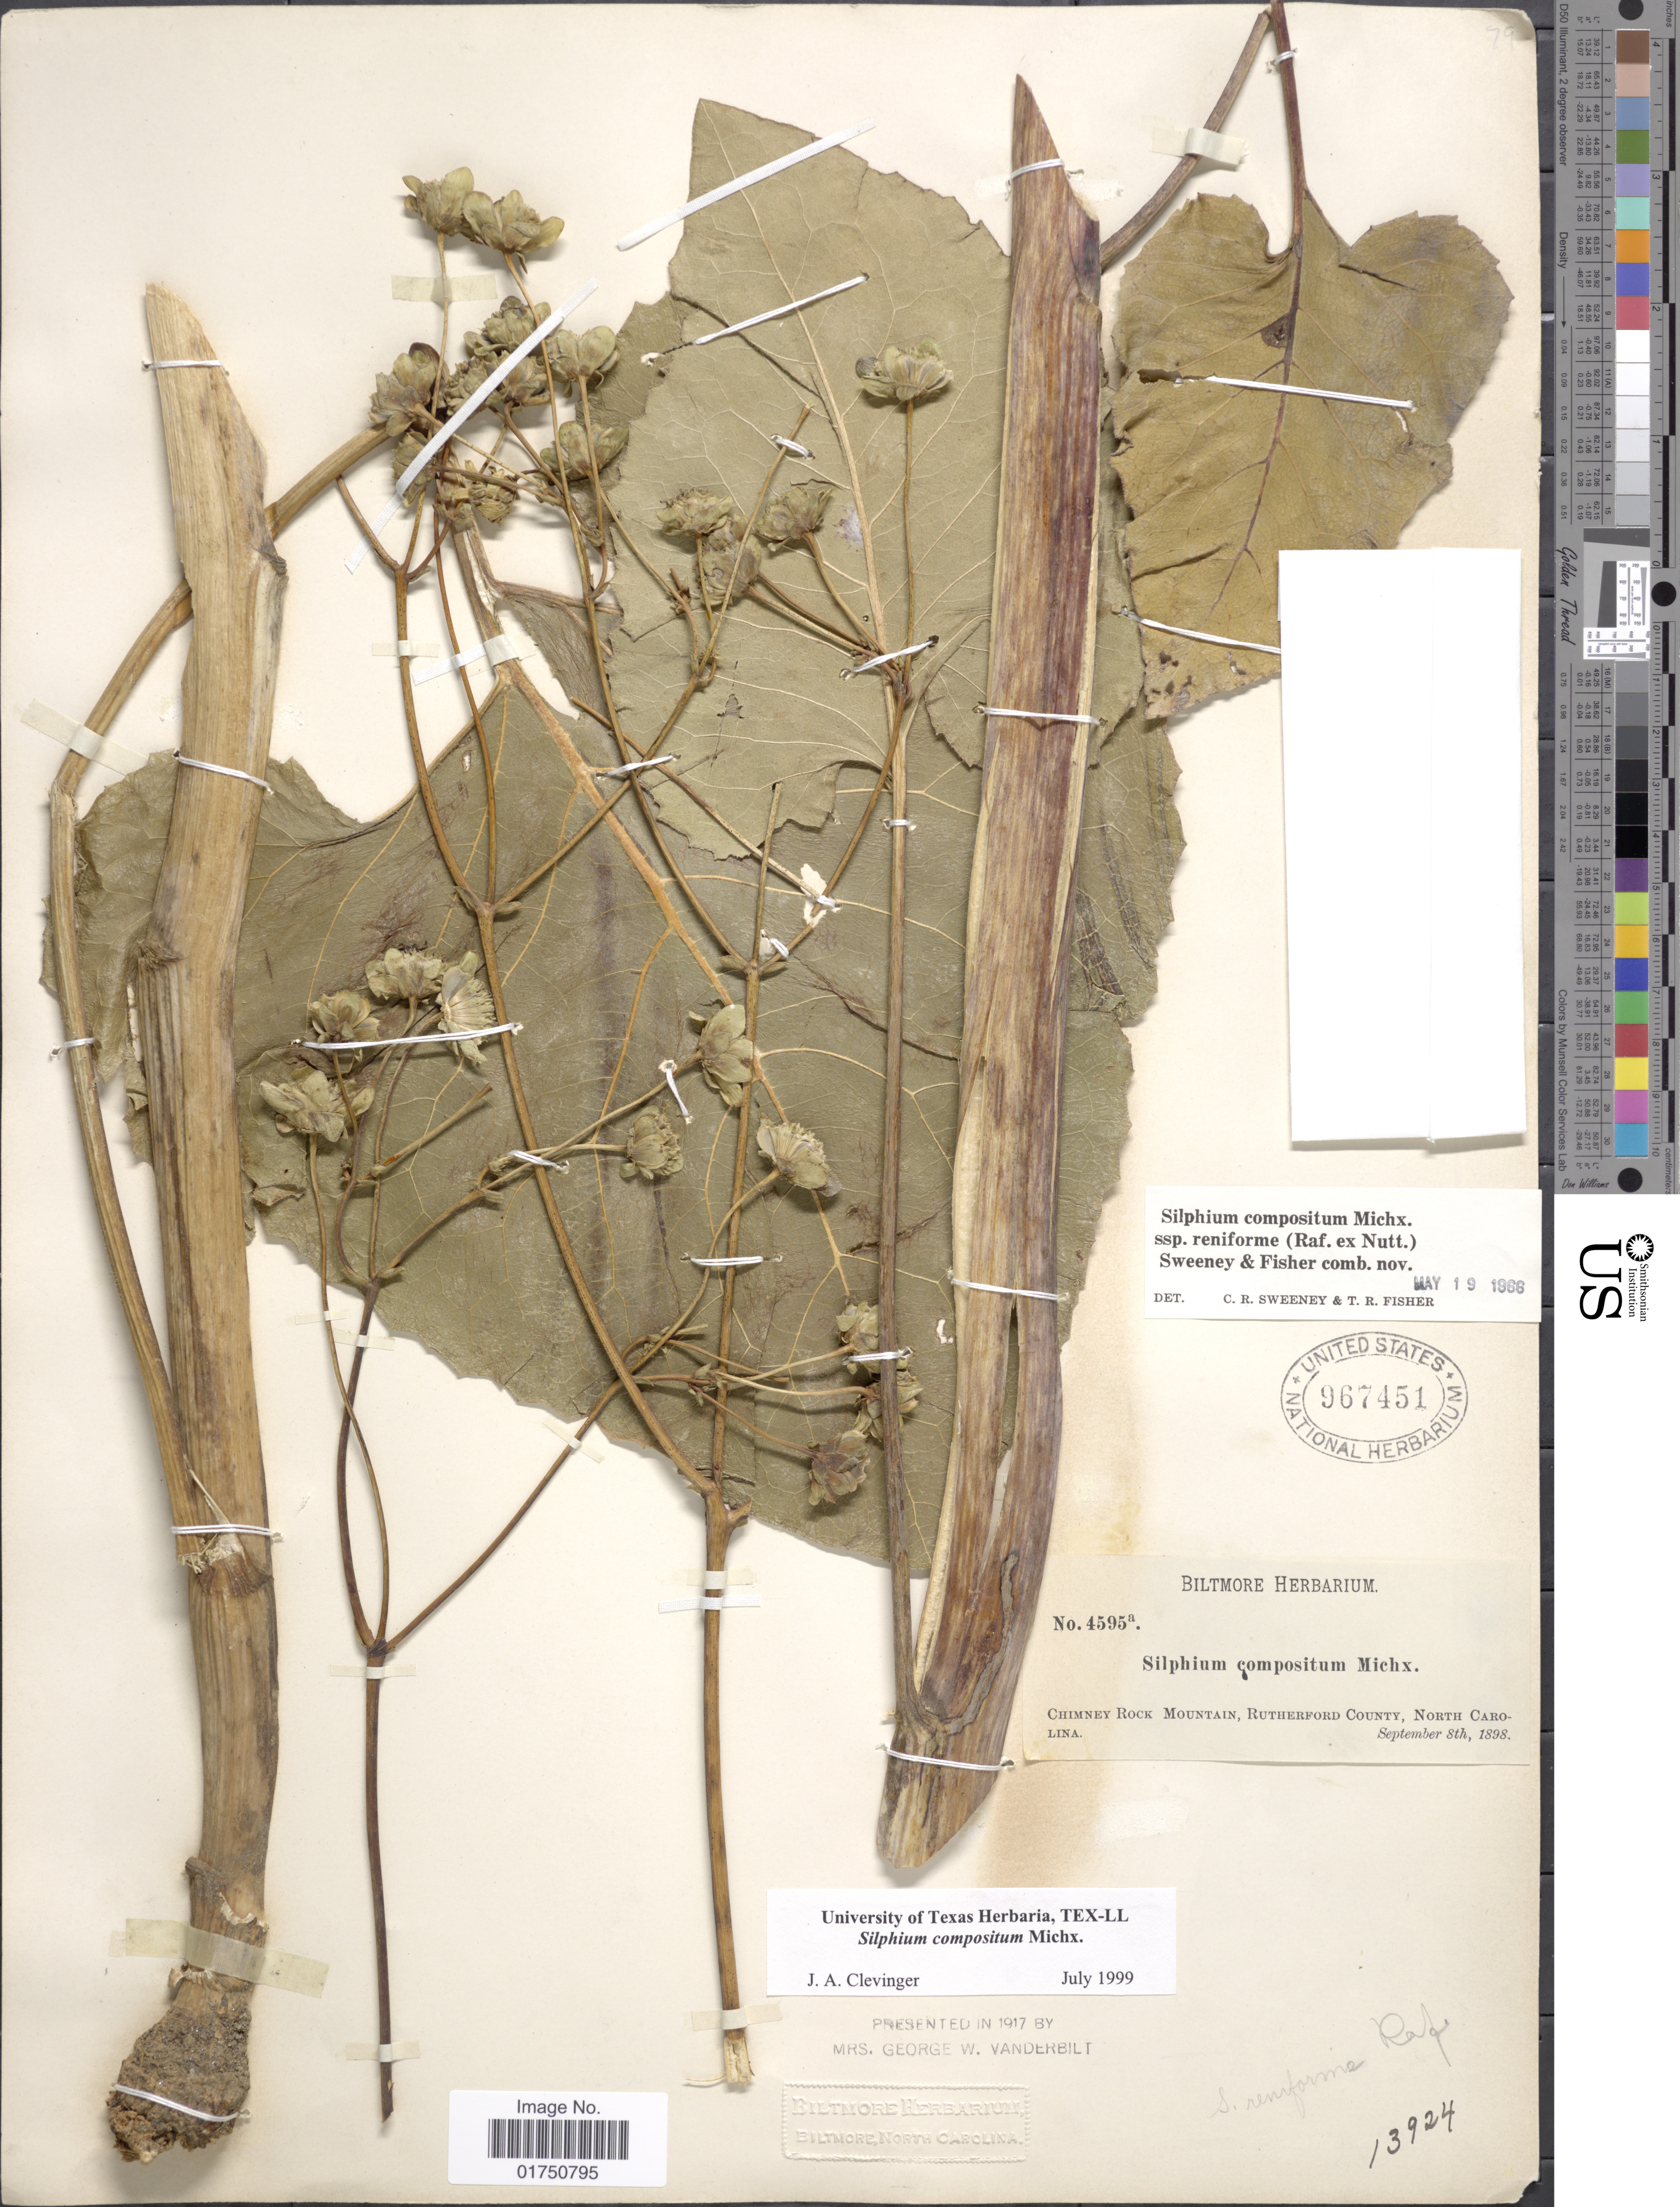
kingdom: Plantae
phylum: Tracheophyta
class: Magnoliopsida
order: Asterales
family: Asteraceae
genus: Silphium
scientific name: Silphium compositum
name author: Michx.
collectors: ex herb. Biltmore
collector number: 4595a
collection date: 1898-09-08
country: United States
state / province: North Carolina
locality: Chimney Rock Mountain, Rutherford County, North Carolina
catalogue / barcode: US 967451